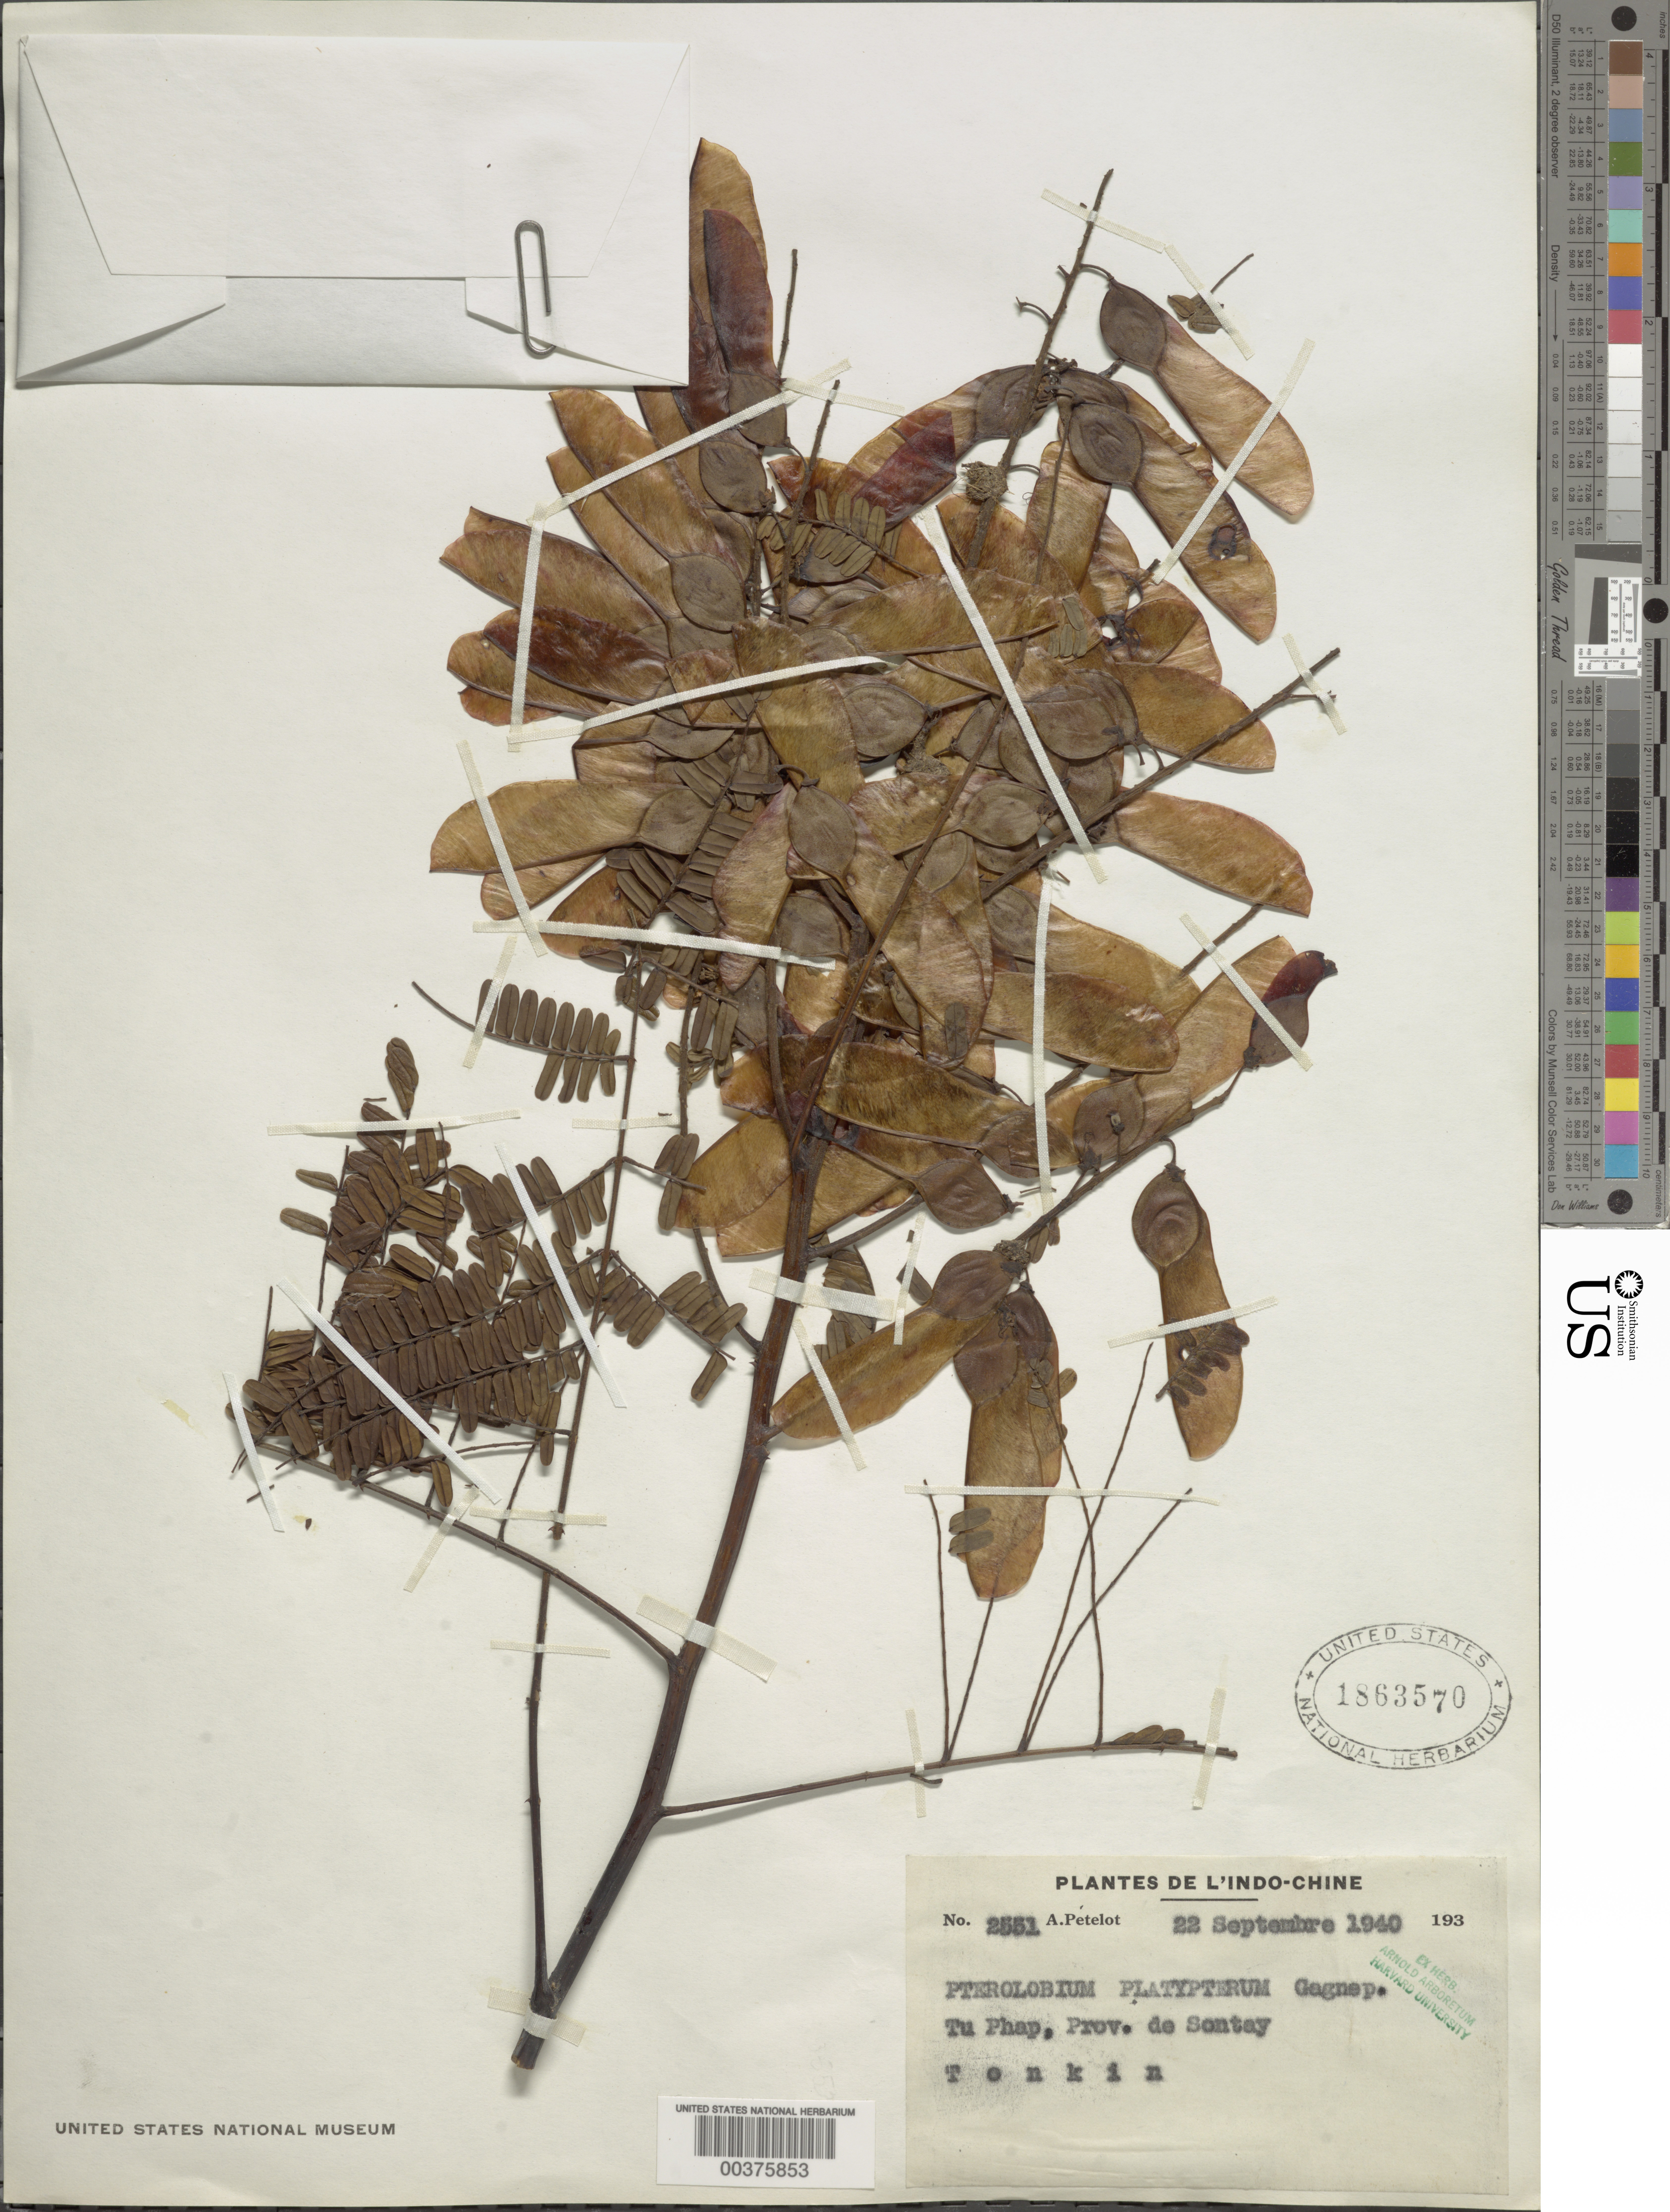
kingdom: Plantae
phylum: Tracheophyta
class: Magnoliopsida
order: Fabales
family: Fabaceae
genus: Pterolobium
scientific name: Pterolobium platypterum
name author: Gagnep.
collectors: P. A. Pételot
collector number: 2551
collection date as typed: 22 Sep 1940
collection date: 1940-09-22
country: Vietnam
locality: Tu phap, prov. de sontay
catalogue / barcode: US 1863570